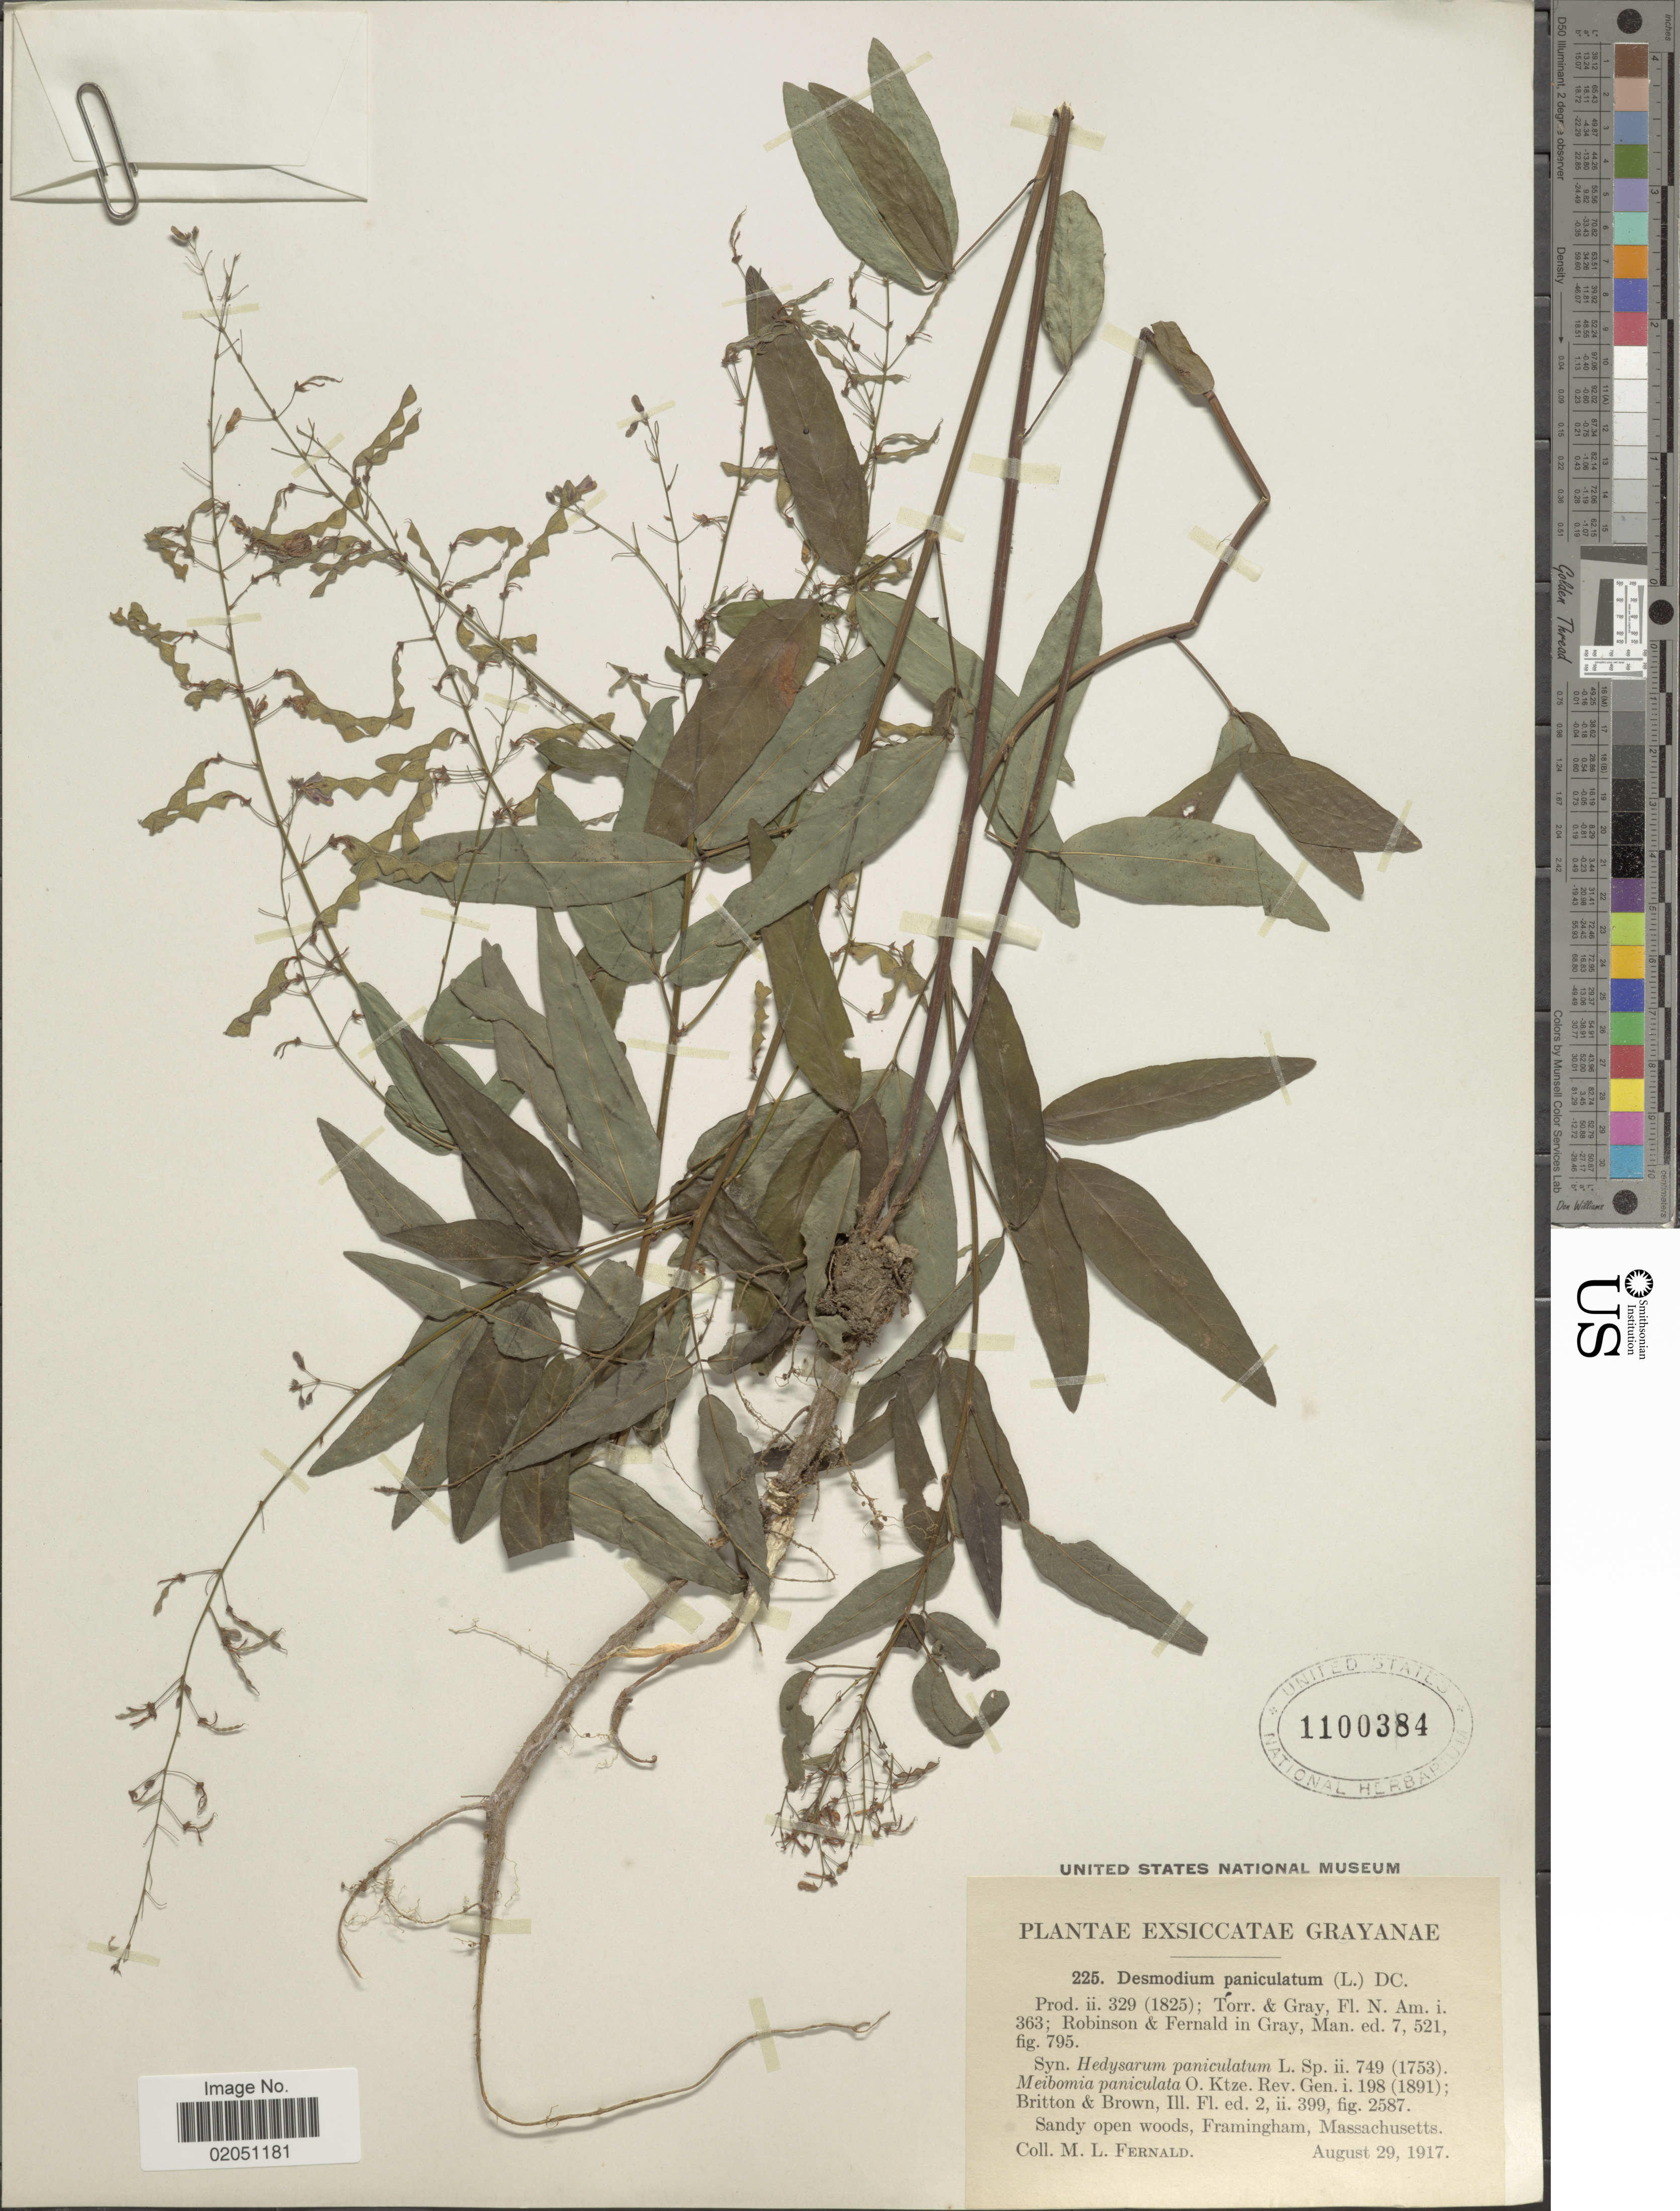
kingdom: Plantae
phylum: Tracheophyta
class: Magnoliopsida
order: Fabales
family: Fabaceae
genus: Desmodium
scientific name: Desmodium paniculatum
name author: (L.) DC.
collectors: M. L. Fernald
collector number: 225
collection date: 1917-08-29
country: United States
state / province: Massachusetts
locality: Sandy open woods, Framingham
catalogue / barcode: US 1100384